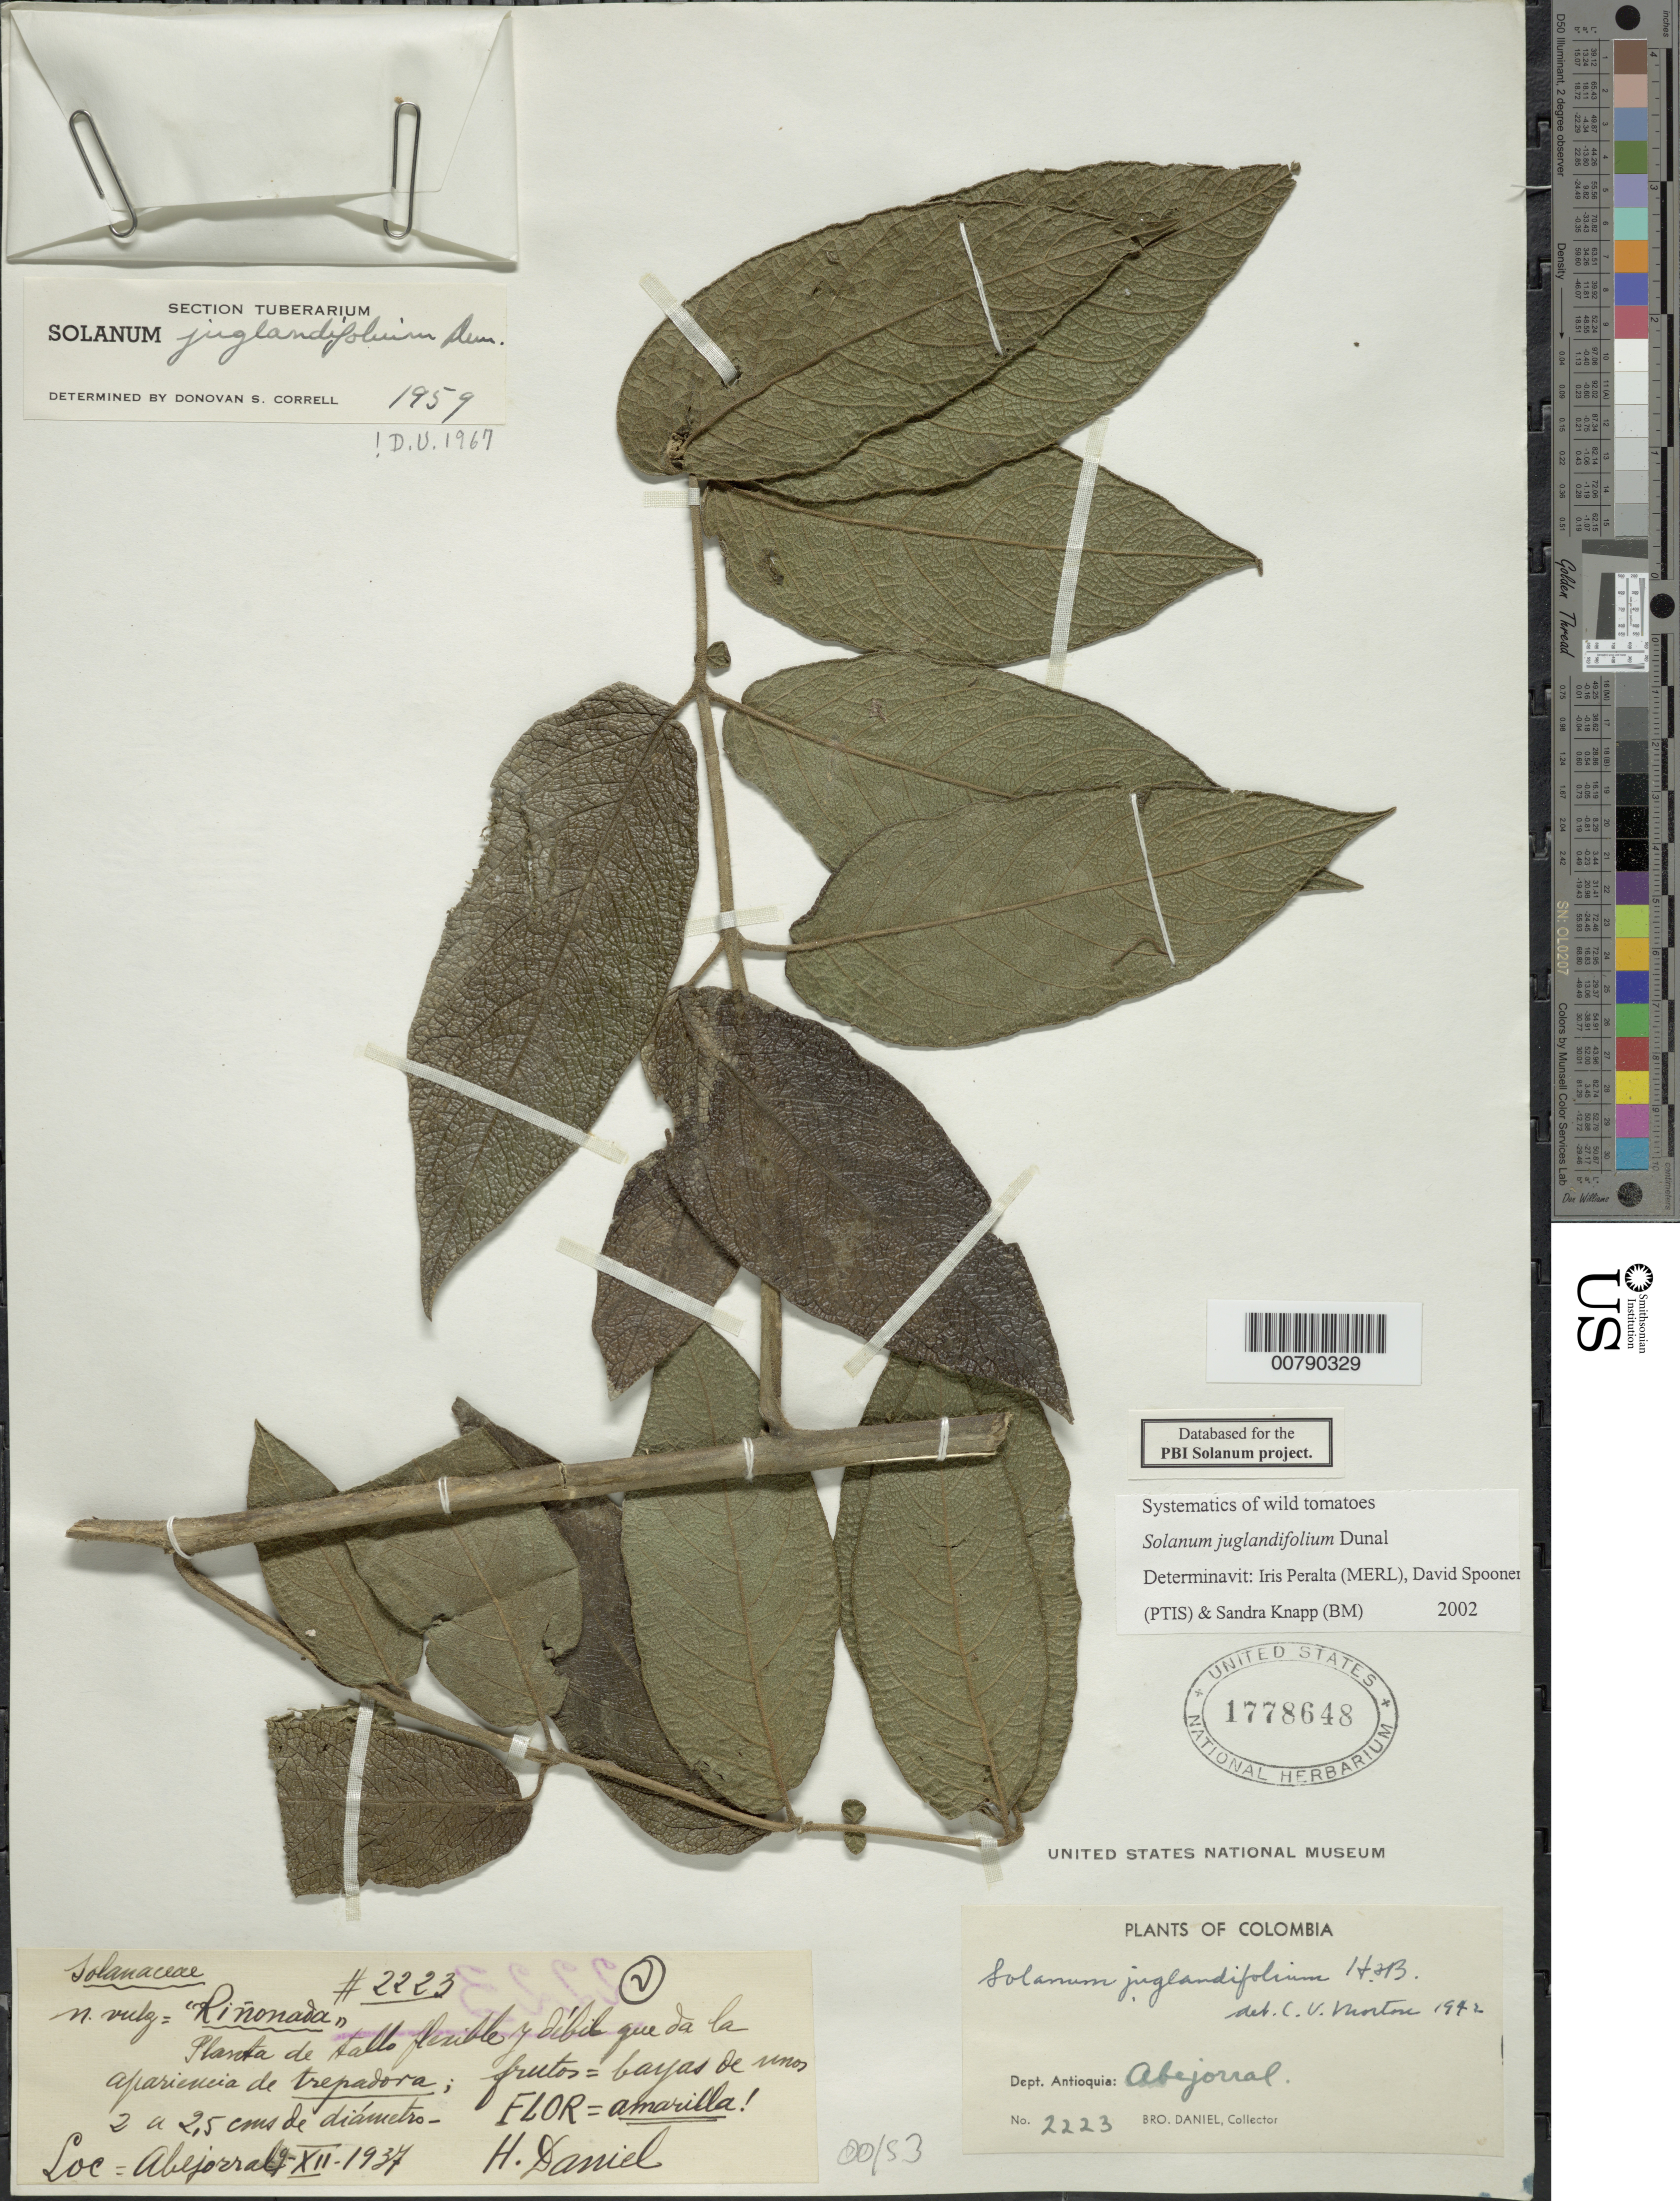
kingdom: Plantae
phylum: Tracheophyta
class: Magnoliopsida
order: Solanales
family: Solanaceae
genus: Solanum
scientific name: Solanum juglandifolium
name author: Dunal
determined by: Peralta, Iris E.; Knapp, S. D.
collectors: Bro. Daniel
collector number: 2223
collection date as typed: Dec 1937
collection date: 1937-12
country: Colombia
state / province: Antioquia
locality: Abejorral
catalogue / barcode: US 1778648